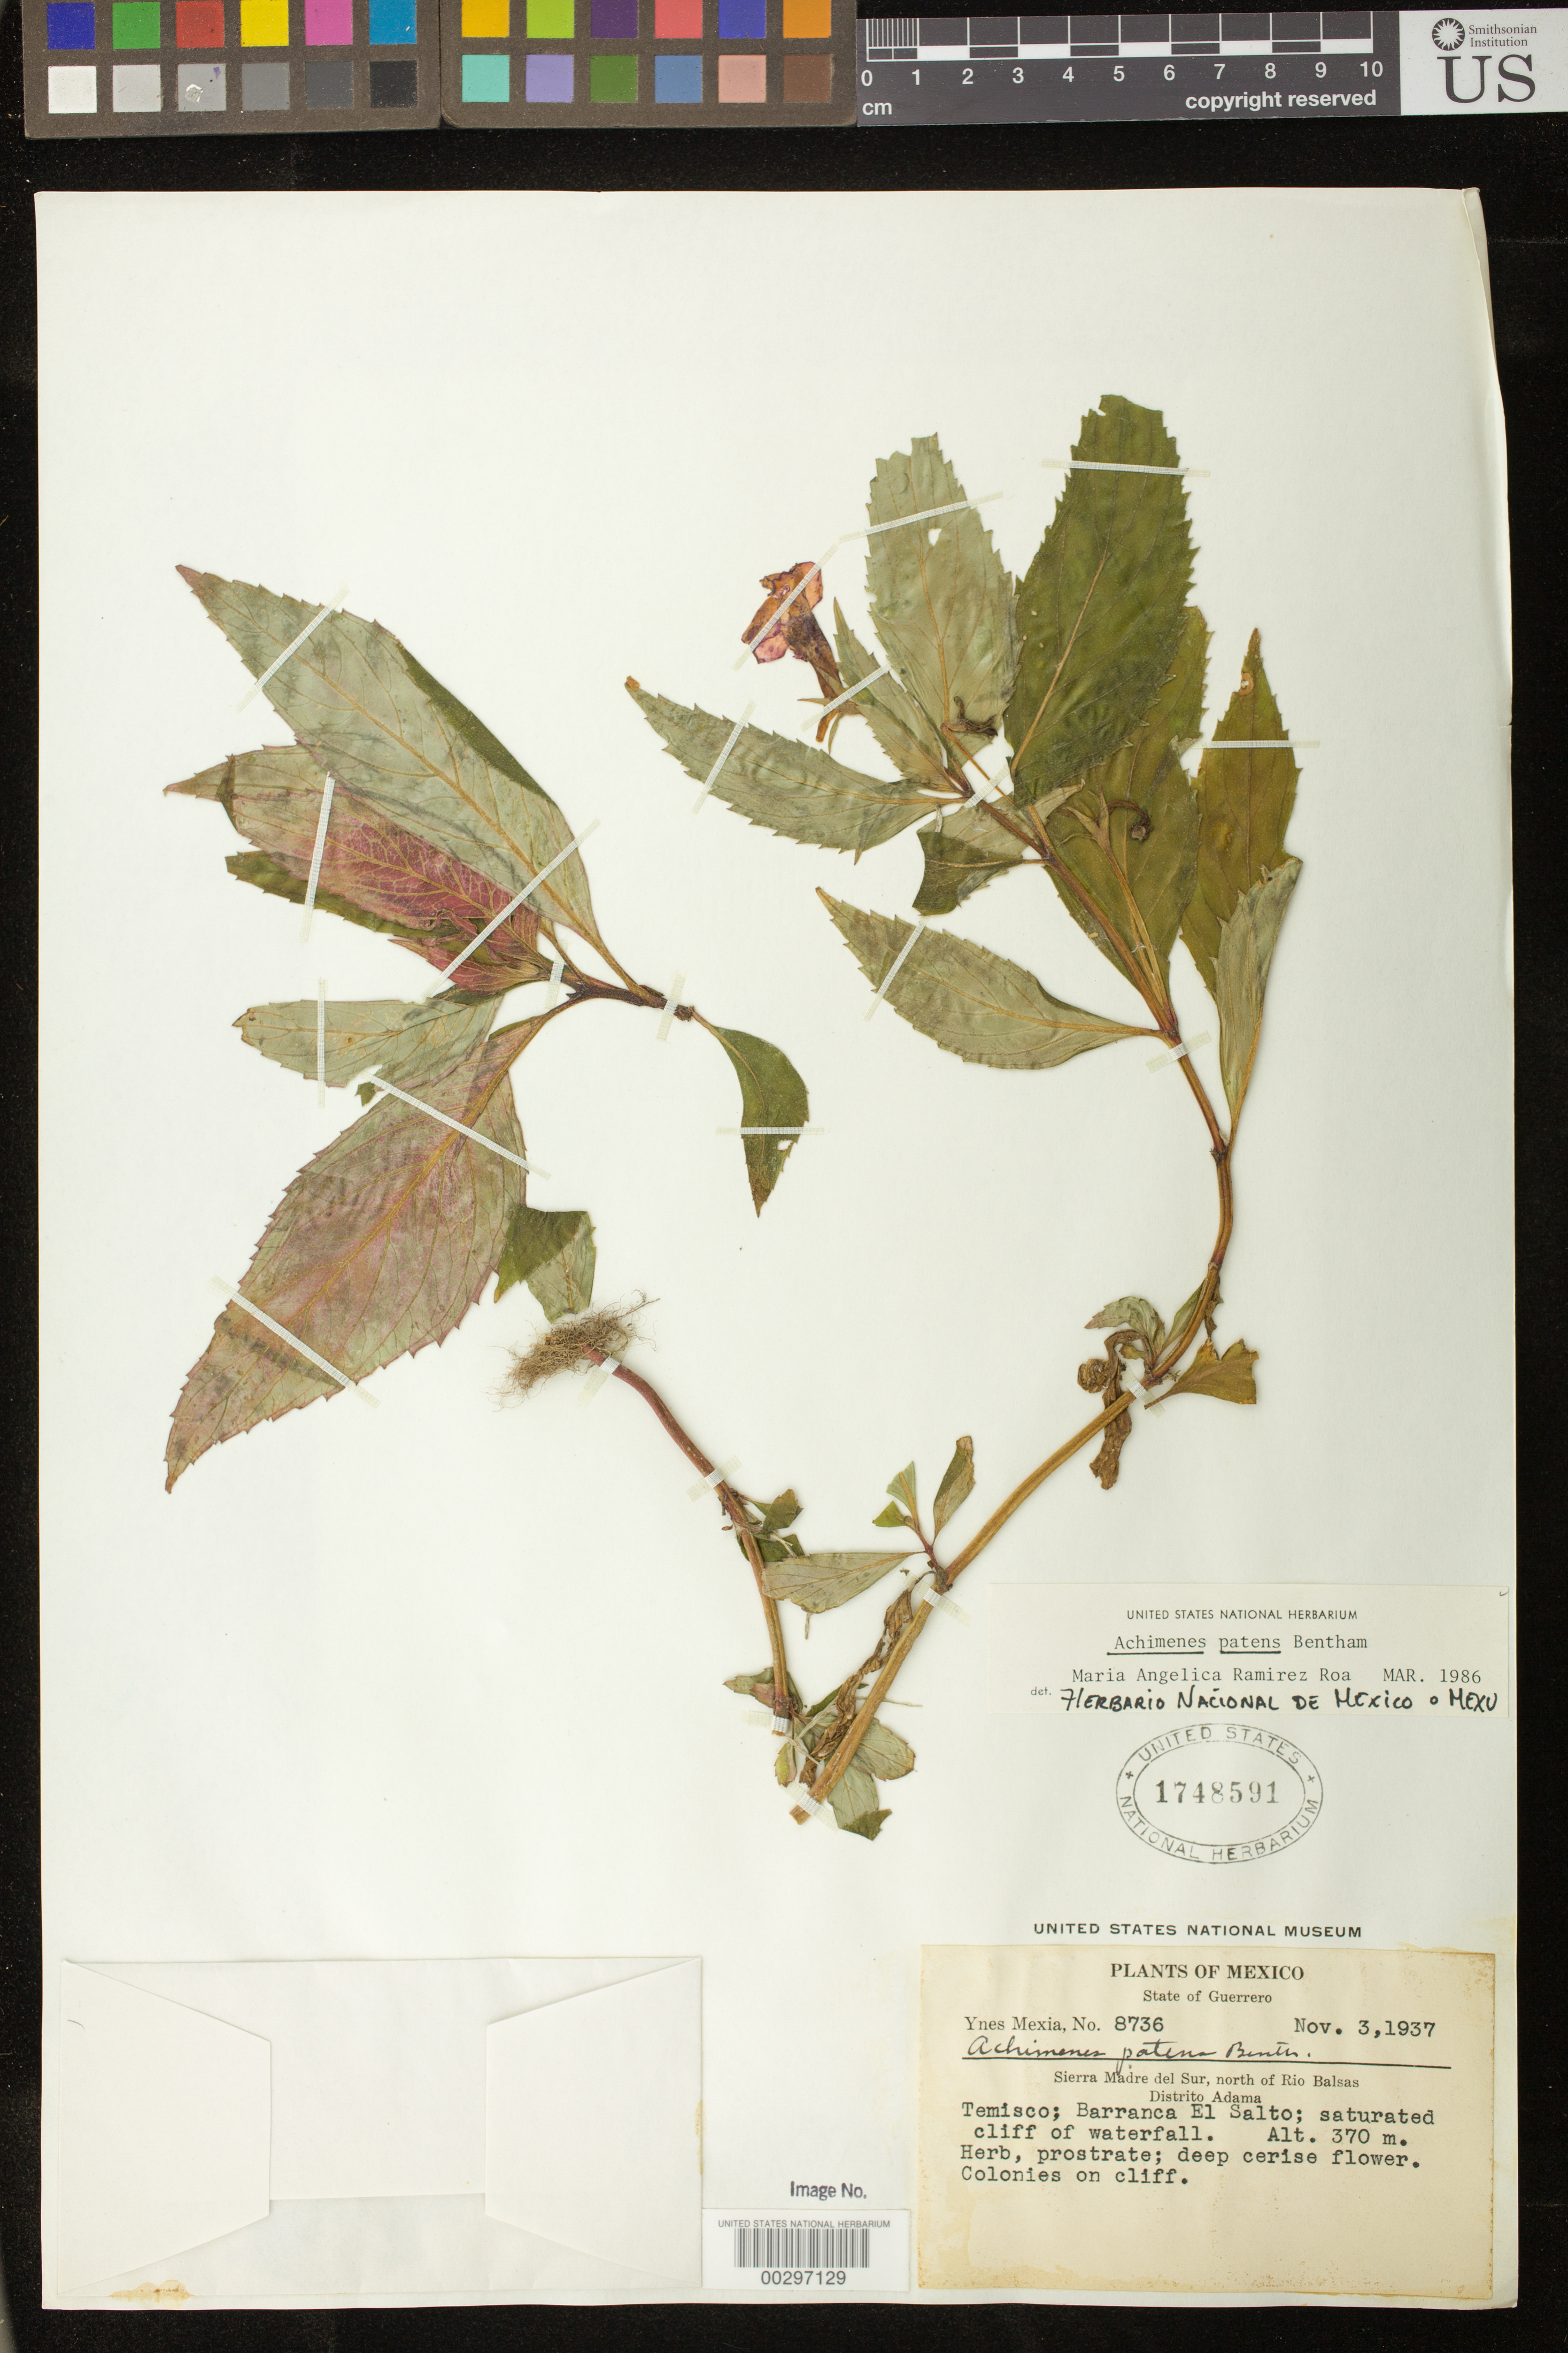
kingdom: Plantae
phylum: Tracheophyta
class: Magnoliopsida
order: Lamiales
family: Gesneriaceae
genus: Achimenes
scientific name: Achimenes patens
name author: Benth.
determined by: Skog, Laurence E.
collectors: Y. Mexia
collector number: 8736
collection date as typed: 03 Nov 1937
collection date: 1937-11-03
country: Mexico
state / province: Guerrero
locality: Sierra Madre del Sur, N of Rio Balsas, Dist. Adama; Temisco, Barranca El Salto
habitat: Saturated cliff of waterfall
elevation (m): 370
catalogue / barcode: US 1748591